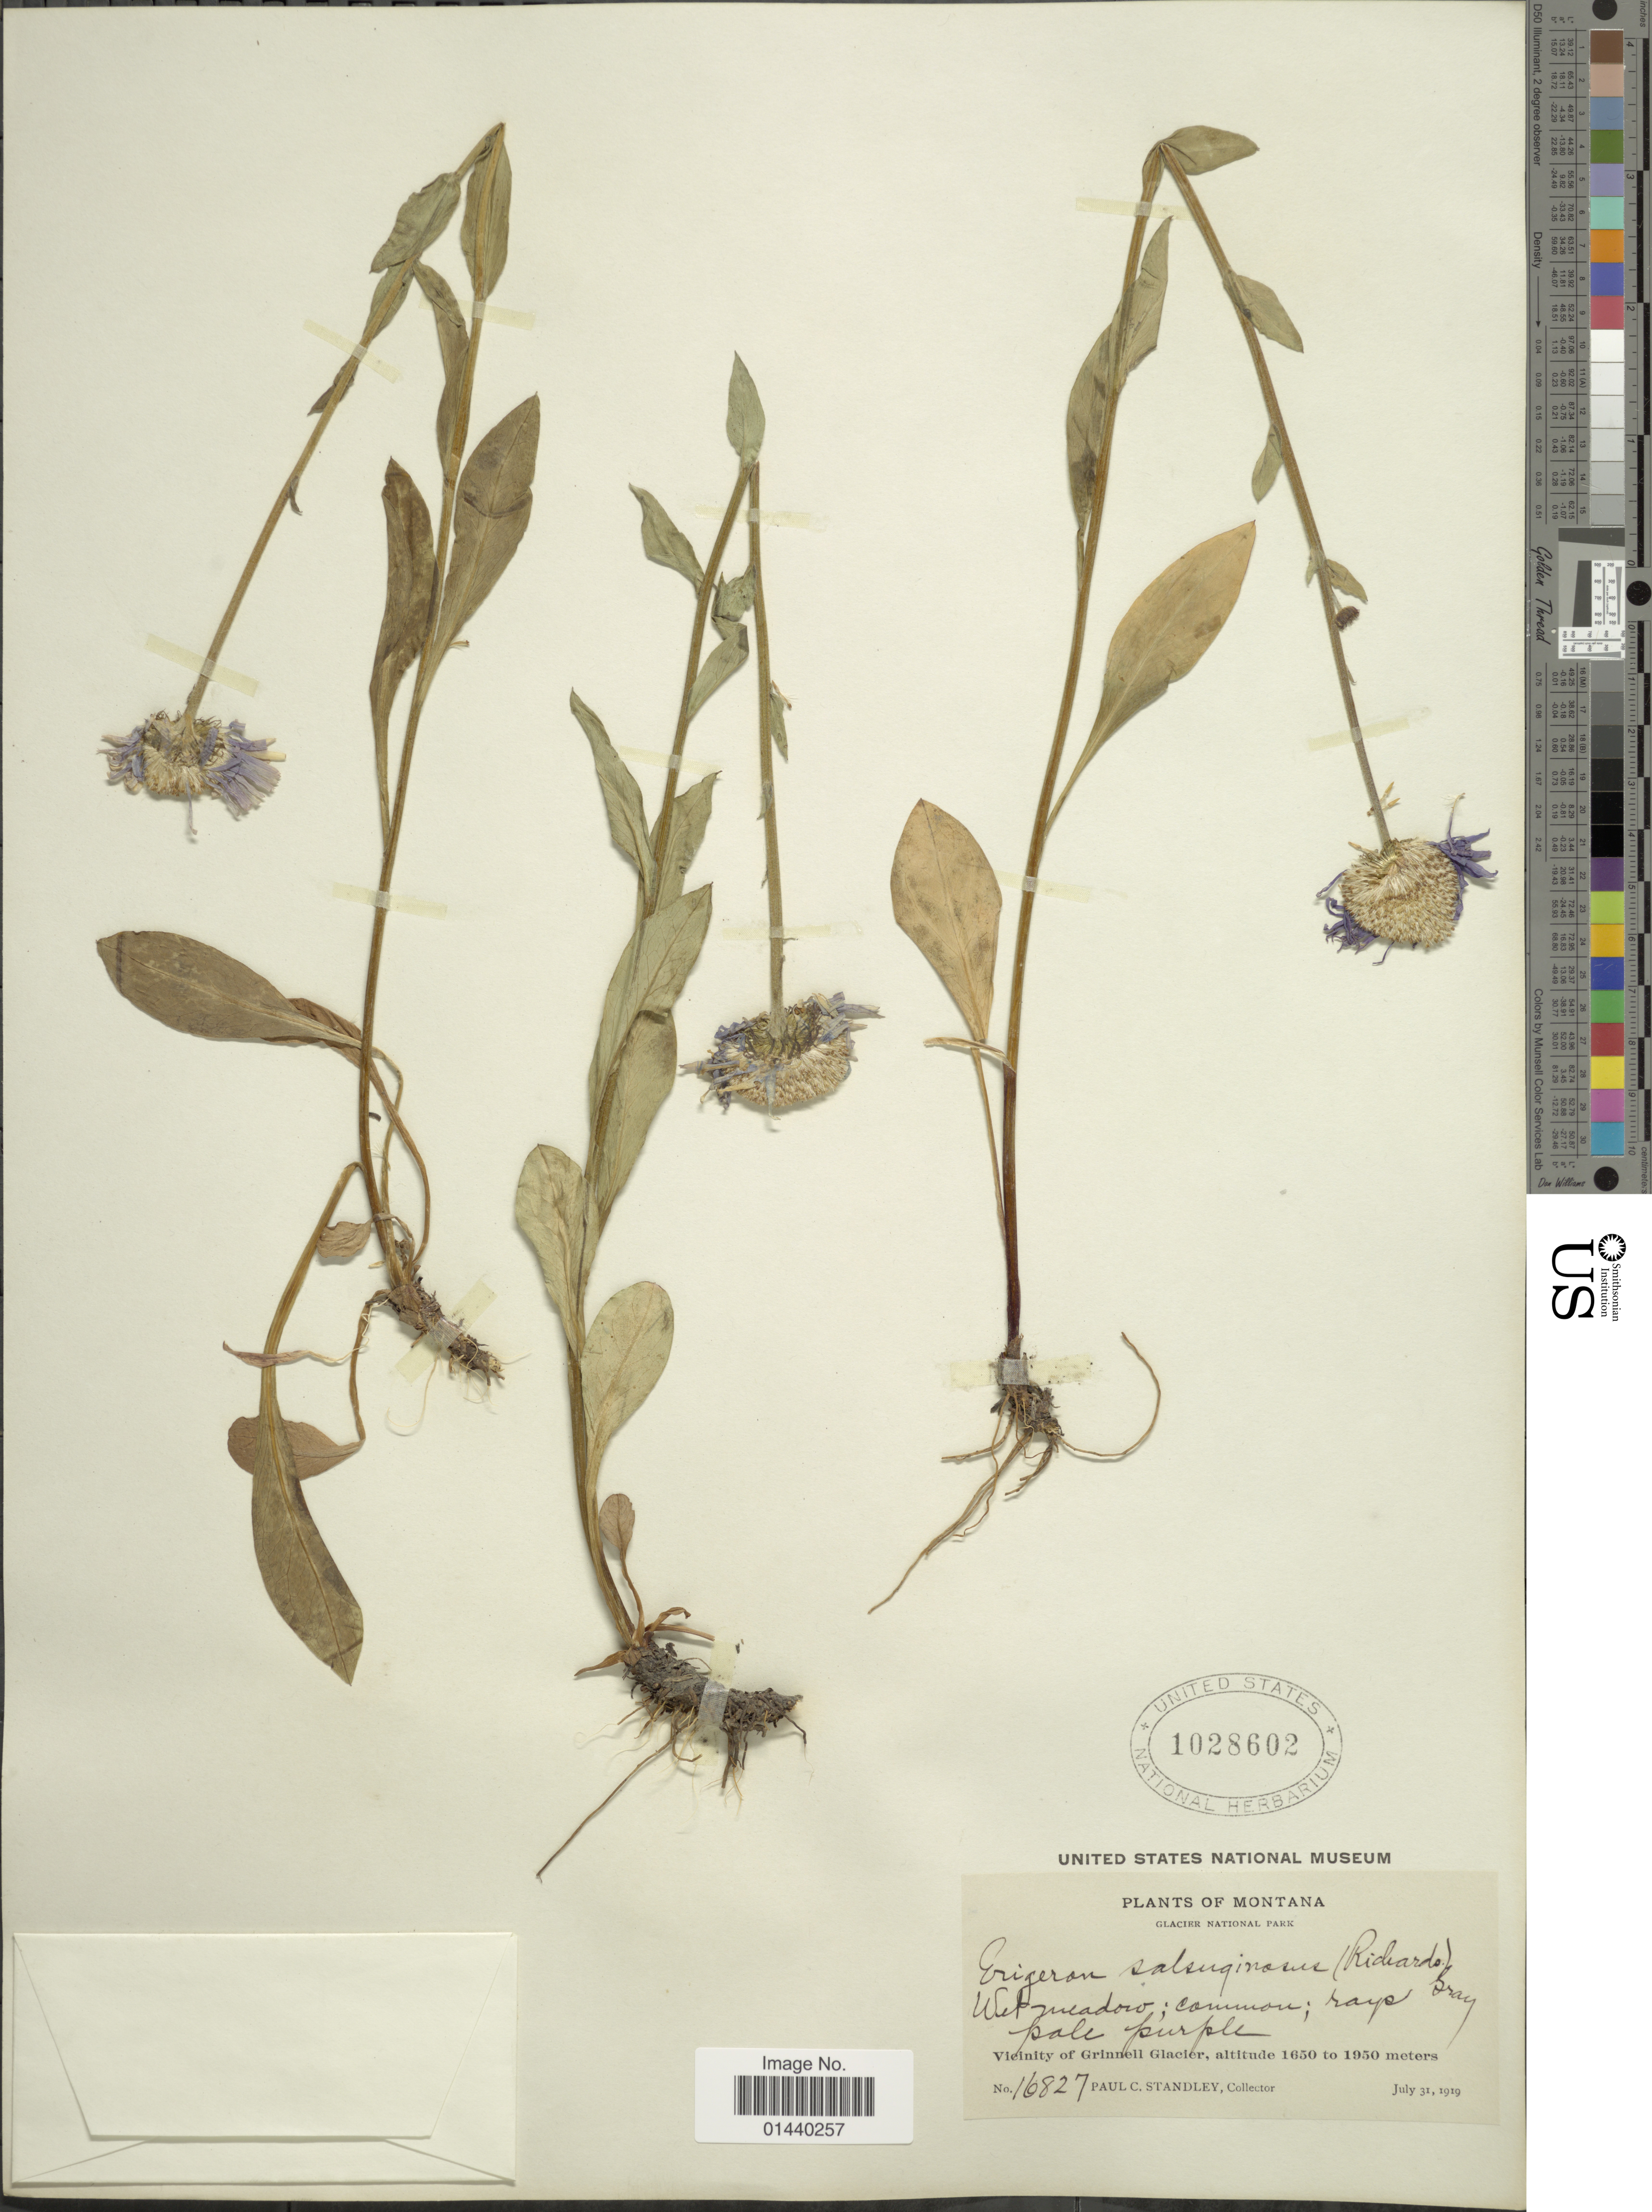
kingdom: Plantae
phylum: Tracheophyta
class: Magnoliopsida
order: Asterales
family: Asteraceae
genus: Erigeron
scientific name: Erigeron salsuginosus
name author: (Richardson ex R. Br.) A. Gray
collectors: P. C. Standley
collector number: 16827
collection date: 1919-07-31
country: United States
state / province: Montana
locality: Glacier National Park. Vicinity of Grinnell Glacier.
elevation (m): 1650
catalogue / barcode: US 1028602